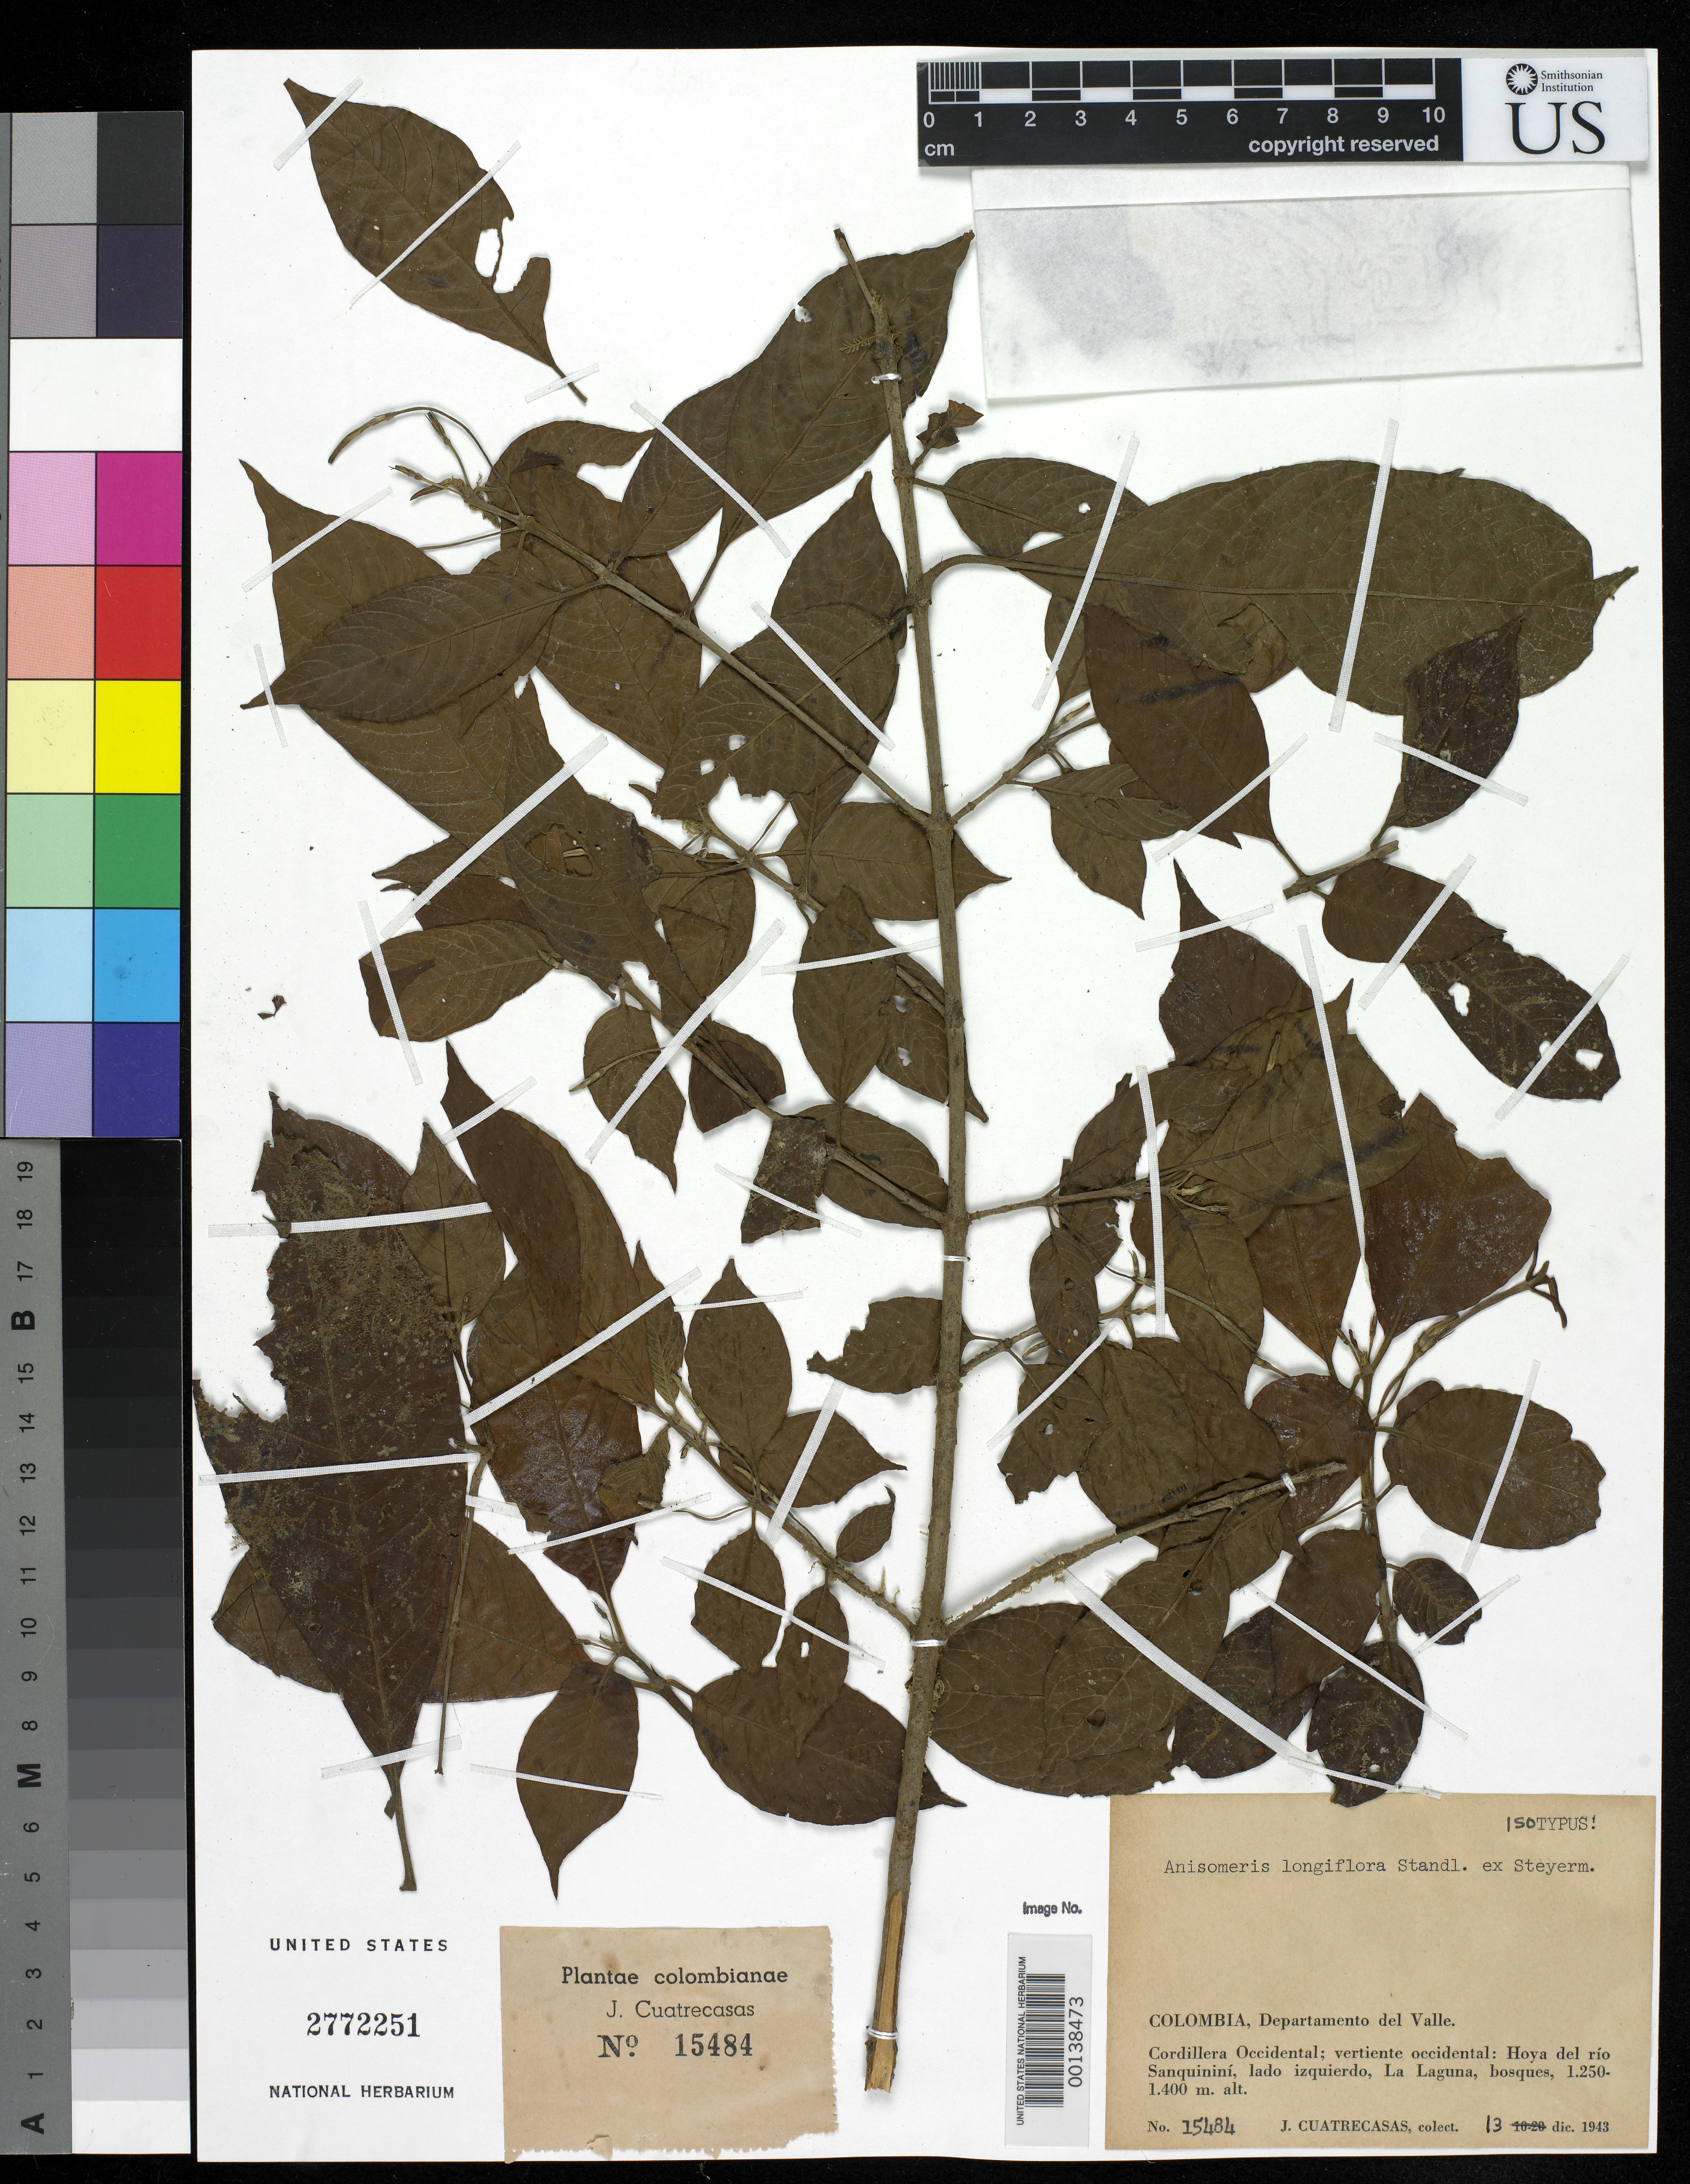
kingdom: Plantae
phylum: Tracheophyta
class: Magnoliopsida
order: Gentianales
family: Rubiaceae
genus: Anisomeris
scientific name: Anisomeris longiflora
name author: Standl. ex Steyerm.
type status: Isotype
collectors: J. Cuatrecasas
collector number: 15484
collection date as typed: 10 Dec 1943 to 20 Dec 1943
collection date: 1943-12-10/1943-12-20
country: Colombia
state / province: Valle del Cauca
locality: Hoya del Rio San Juniquin La Laguna.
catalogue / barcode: US 2772251